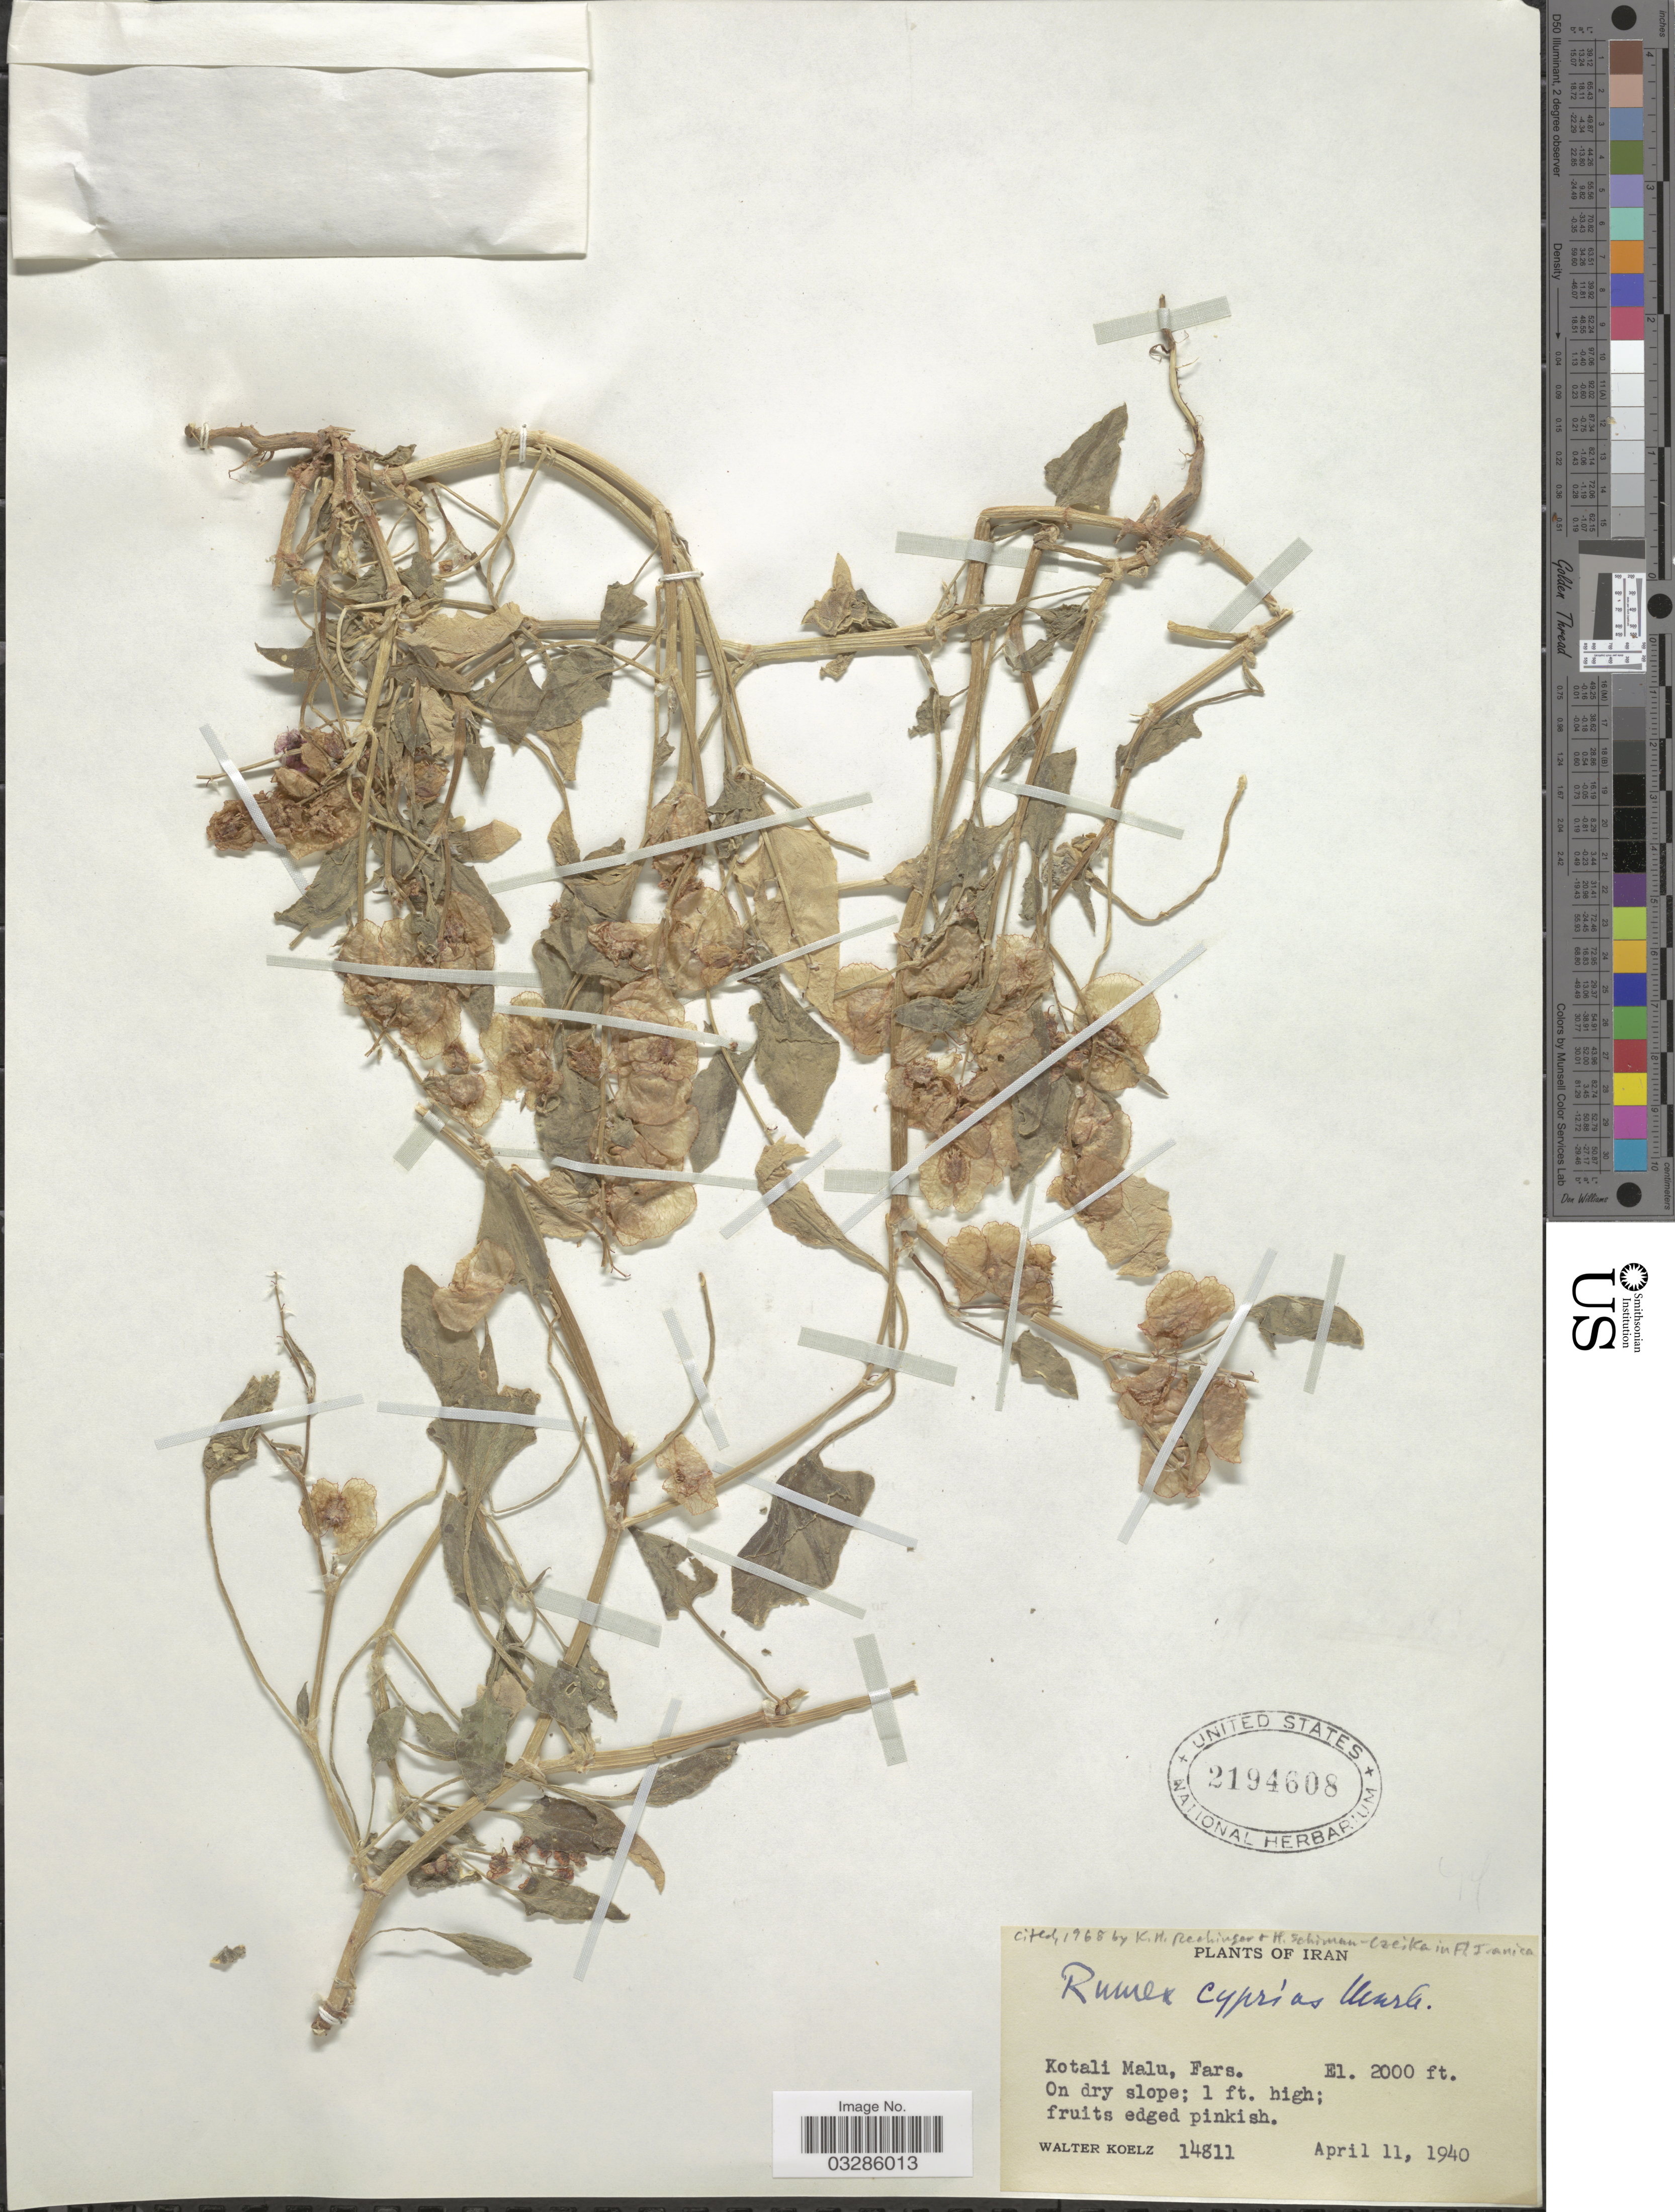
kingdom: Plantae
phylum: Tracheophyta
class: Magnoliopsida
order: Caryophyllales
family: Polygonaceae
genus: Rumex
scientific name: Rumex cyprius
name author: Murb.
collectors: W. N. Koelz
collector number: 14811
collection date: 1940-04-11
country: Iran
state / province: Fars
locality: Kotali Malu, Fars.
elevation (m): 610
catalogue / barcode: US 2194608